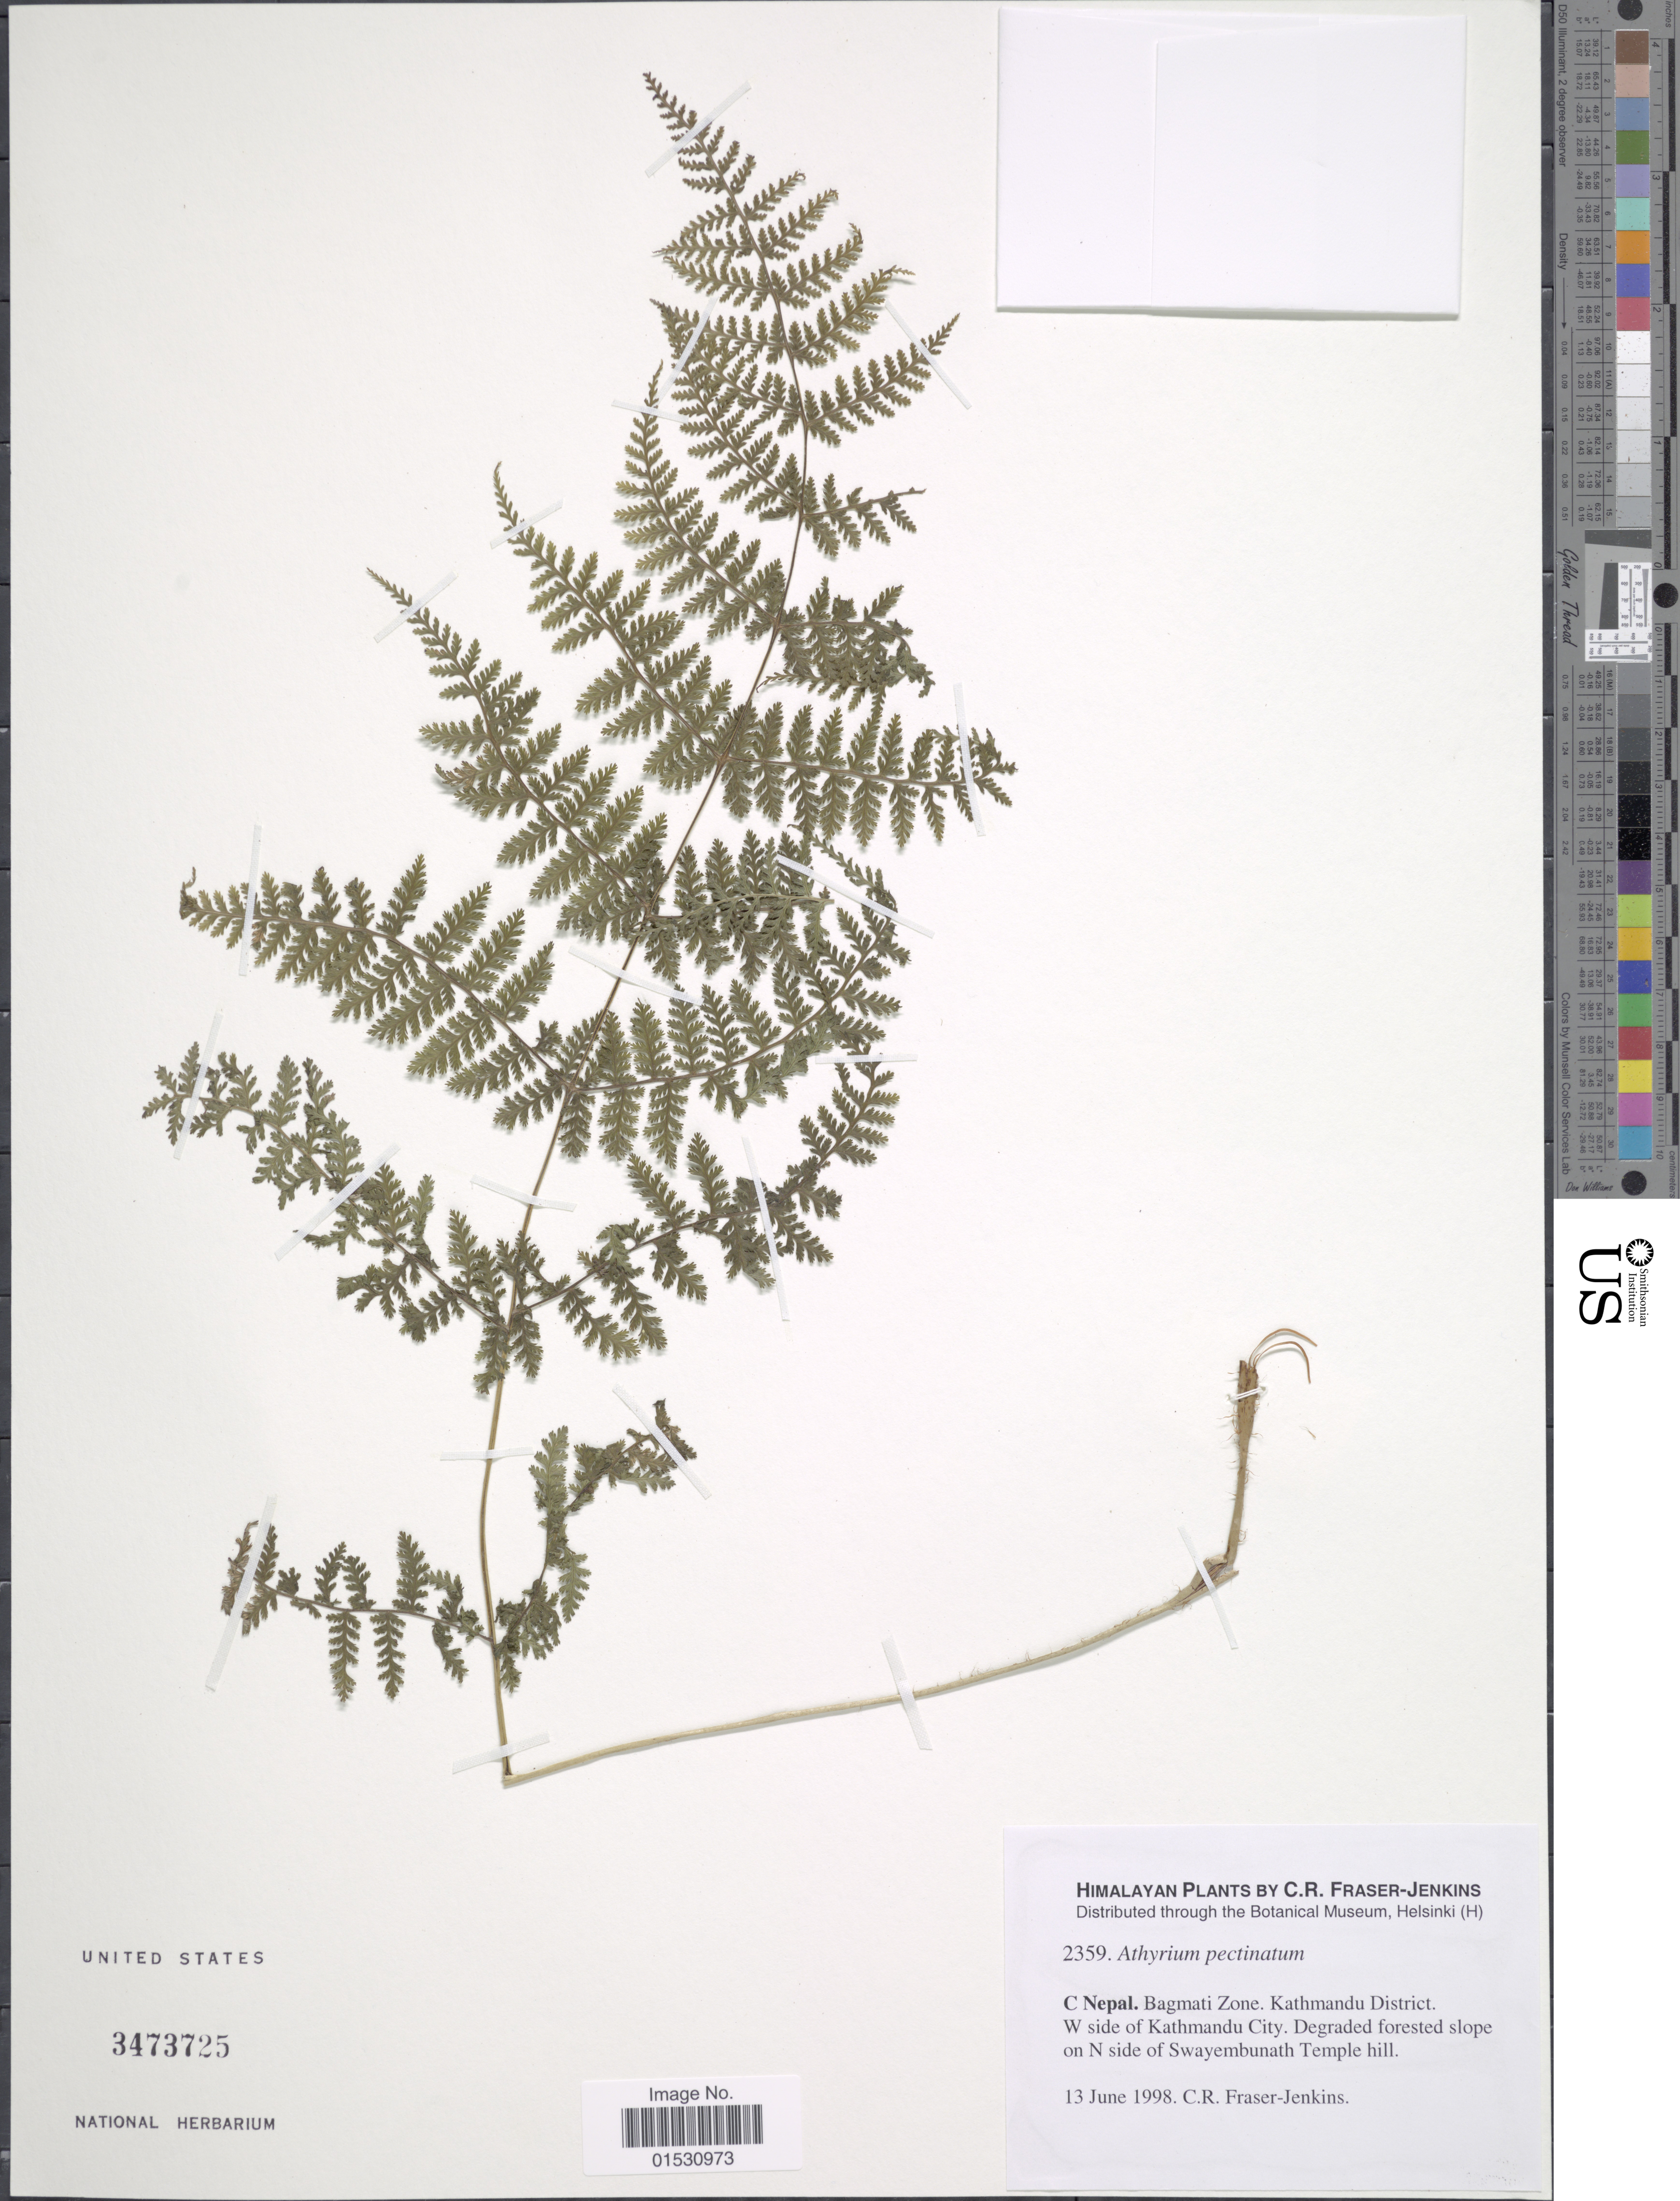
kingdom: Plantae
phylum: Tracheophyta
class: Polypodiopsida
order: Polypodiales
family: Athyriaceae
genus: Athyrium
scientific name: Athyrium pectinatum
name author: (Wall. ex C. Hope) C. Presl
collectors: C. R. Fraser-Jenkins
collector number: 2359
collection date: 1998-06-13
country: Nepal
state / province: Bagmati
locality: Himalayan. C Nepal. Bagmati Zone. Kathmandu District. W side of Kathmandu City. Degraded forested slope on N side of Swayembunath Temple hill.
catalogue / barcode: US 3473725